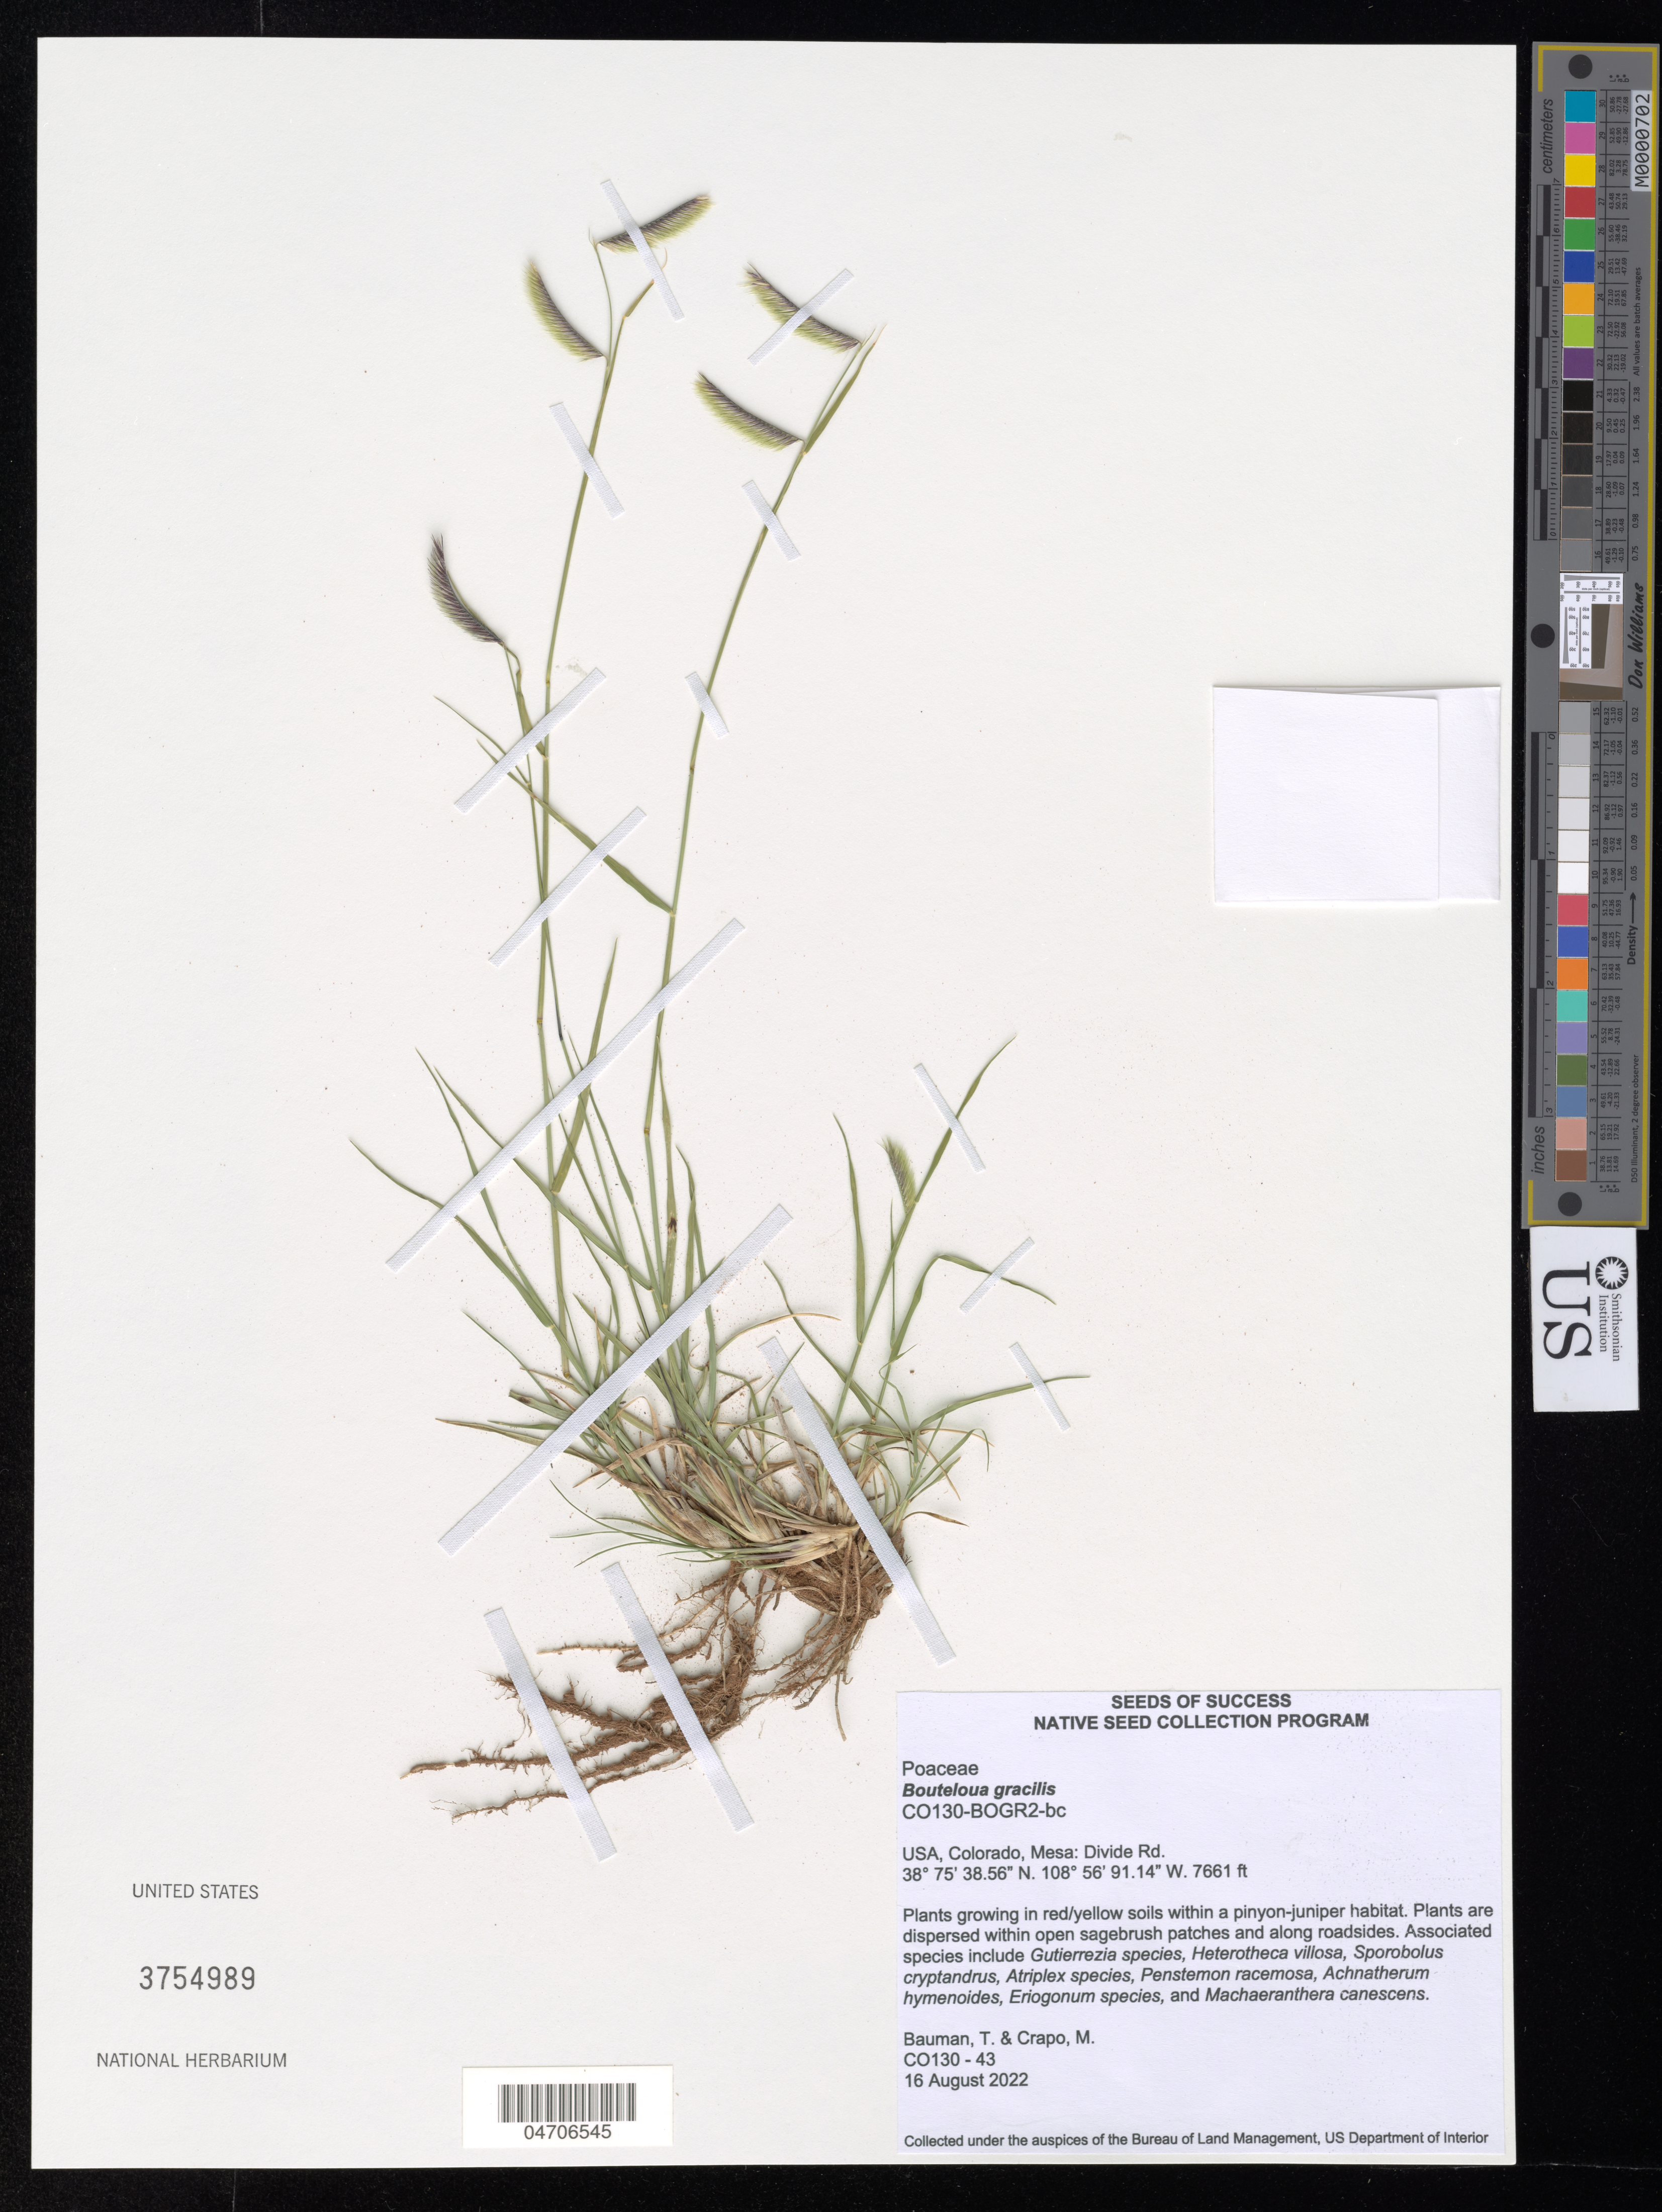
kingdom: Plantae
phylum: Tracheophyta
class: Liliopsida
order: Poales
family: Poaceae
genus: Bouteloua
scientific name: Bouteloua gracilis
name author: (Kunth) Lag. ex Griffiths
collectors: K. Gage & G. Woronow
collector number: CO130-43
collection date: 2022-08-16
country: United States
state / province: Colorado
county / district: Mesa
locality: Mesa: Divide Rd.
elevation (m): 2335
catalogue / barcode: US 3754989